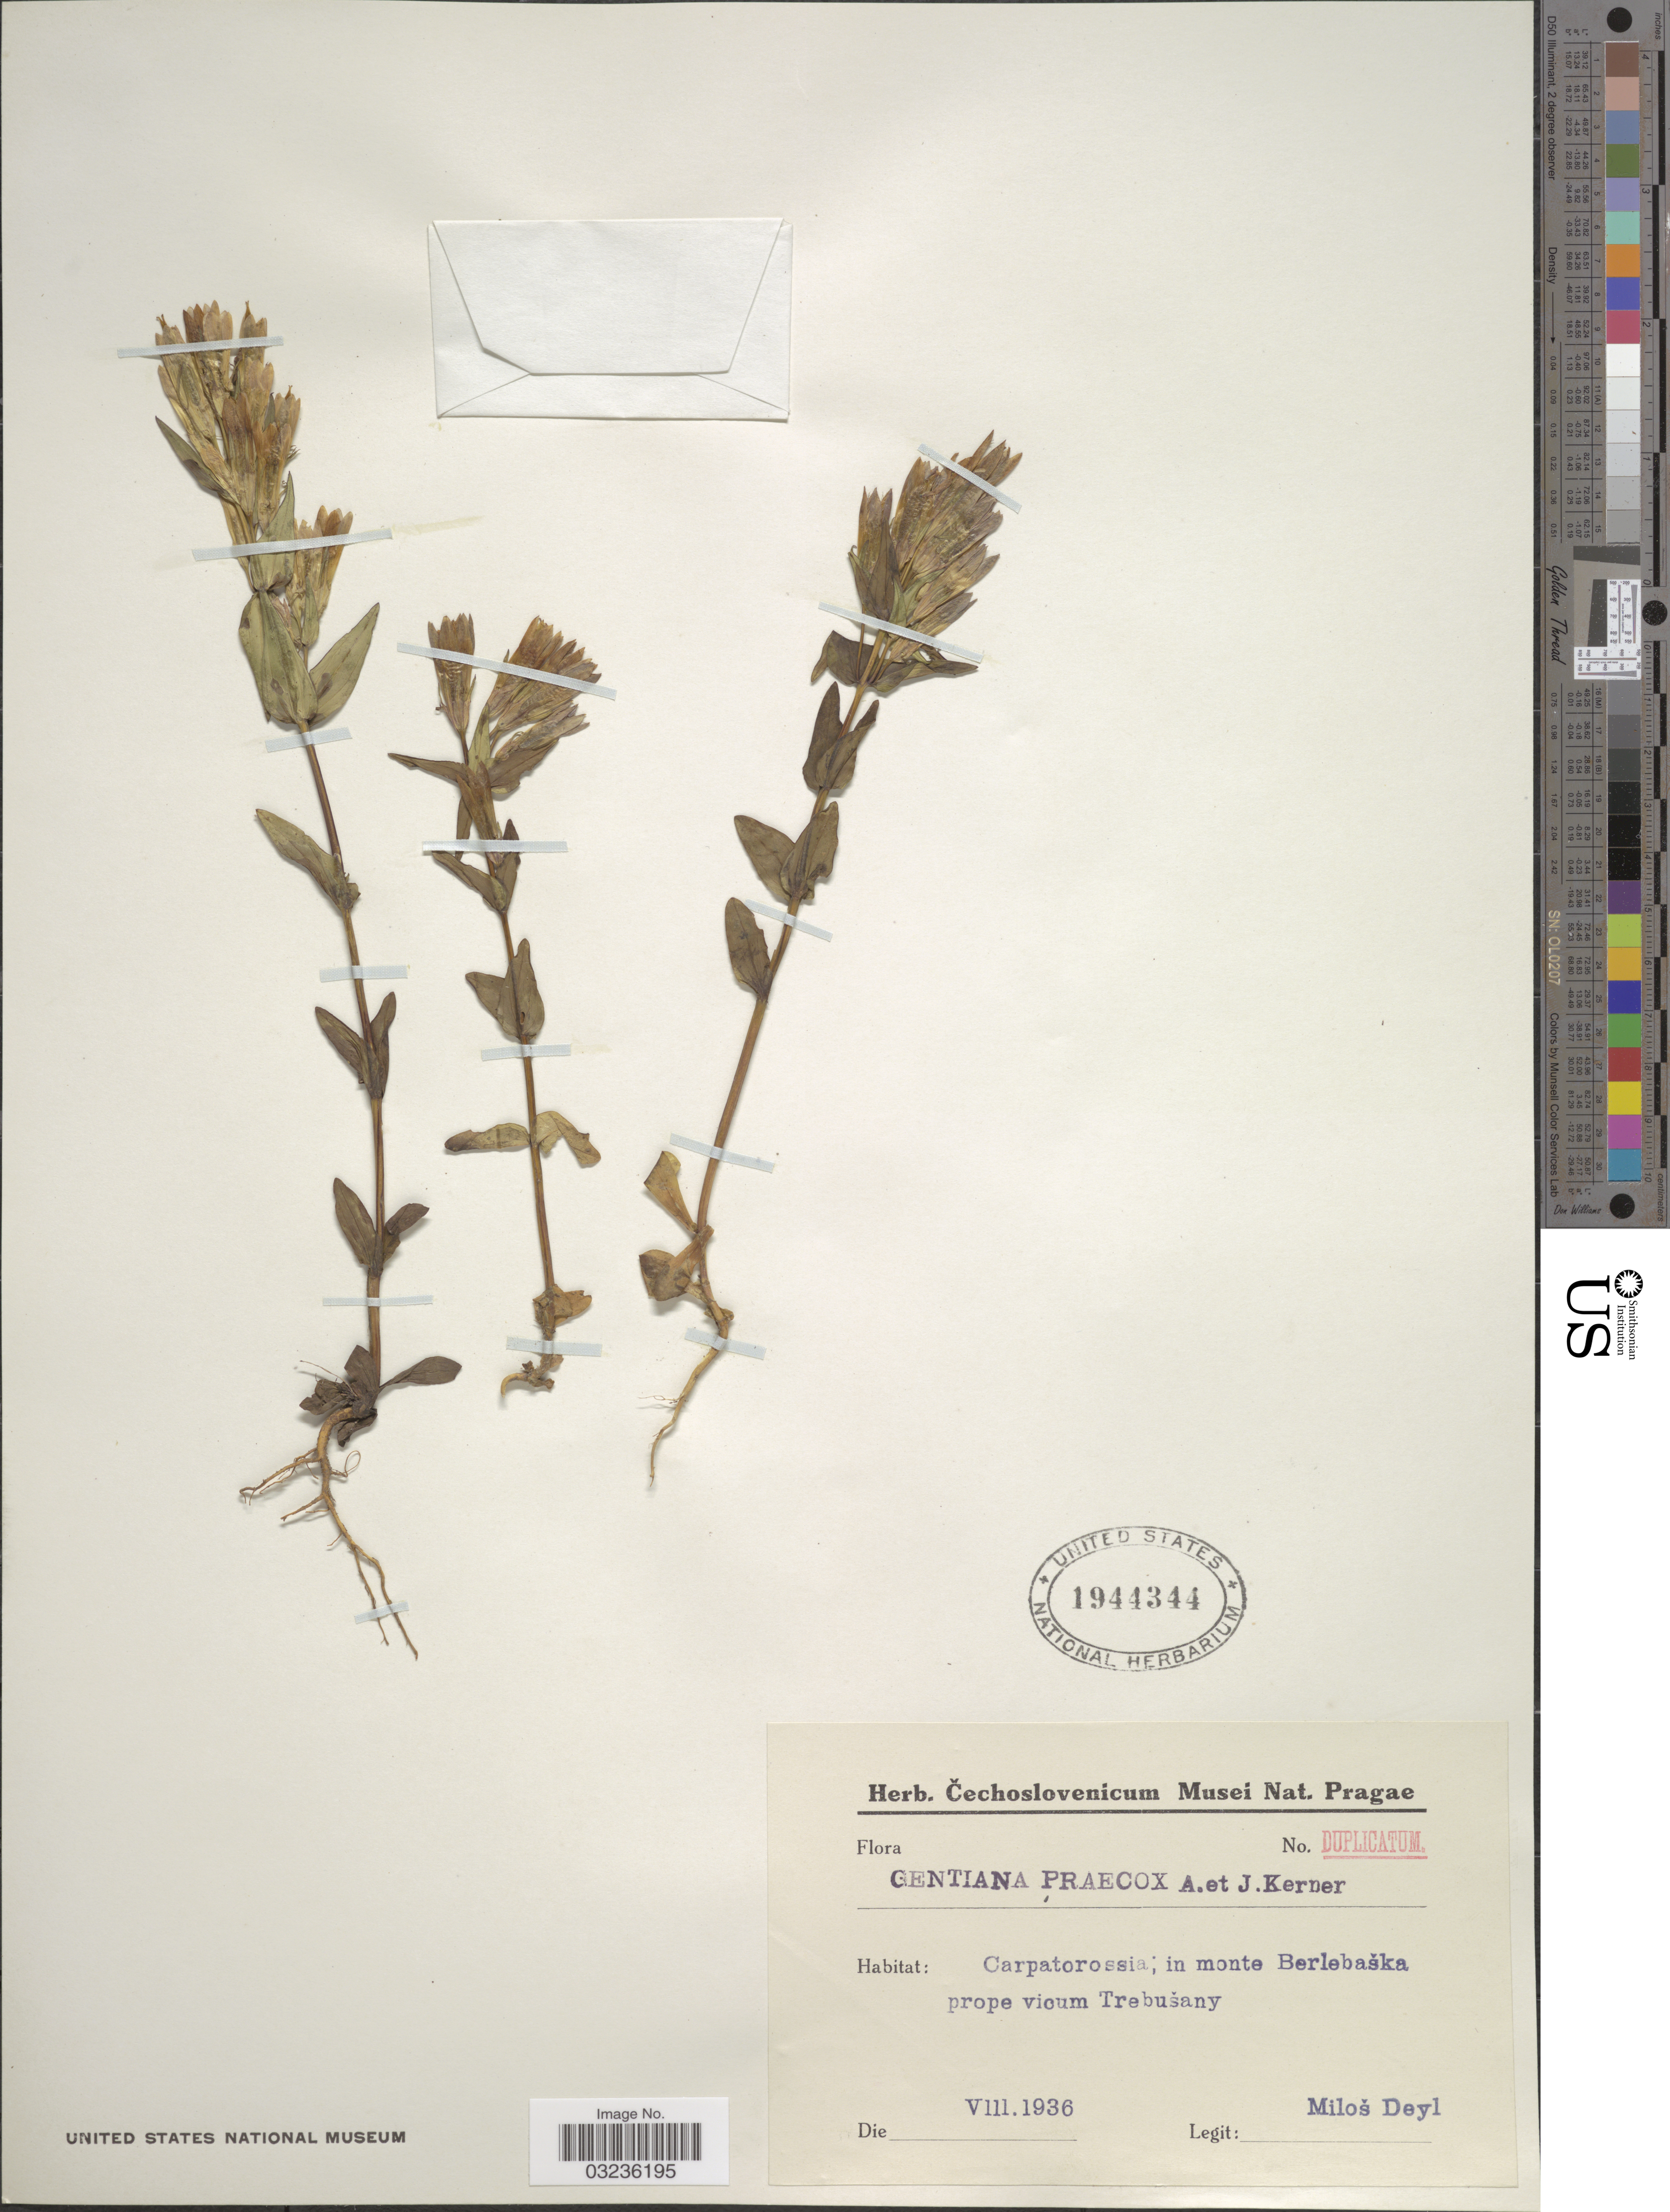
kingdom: Plantae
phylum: Tracheophyta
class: Magnoliopsida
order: Gentianales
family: Gentianaceae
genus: Gentiana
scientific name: Gentiana praecox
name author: A. Kern. & Jos. Kern.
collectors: M. Deyl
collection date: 1936-08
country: Ukraine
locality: Carpatorossia; monte Berlebaska prope vicum Trebusany.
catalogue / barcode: US 1944344